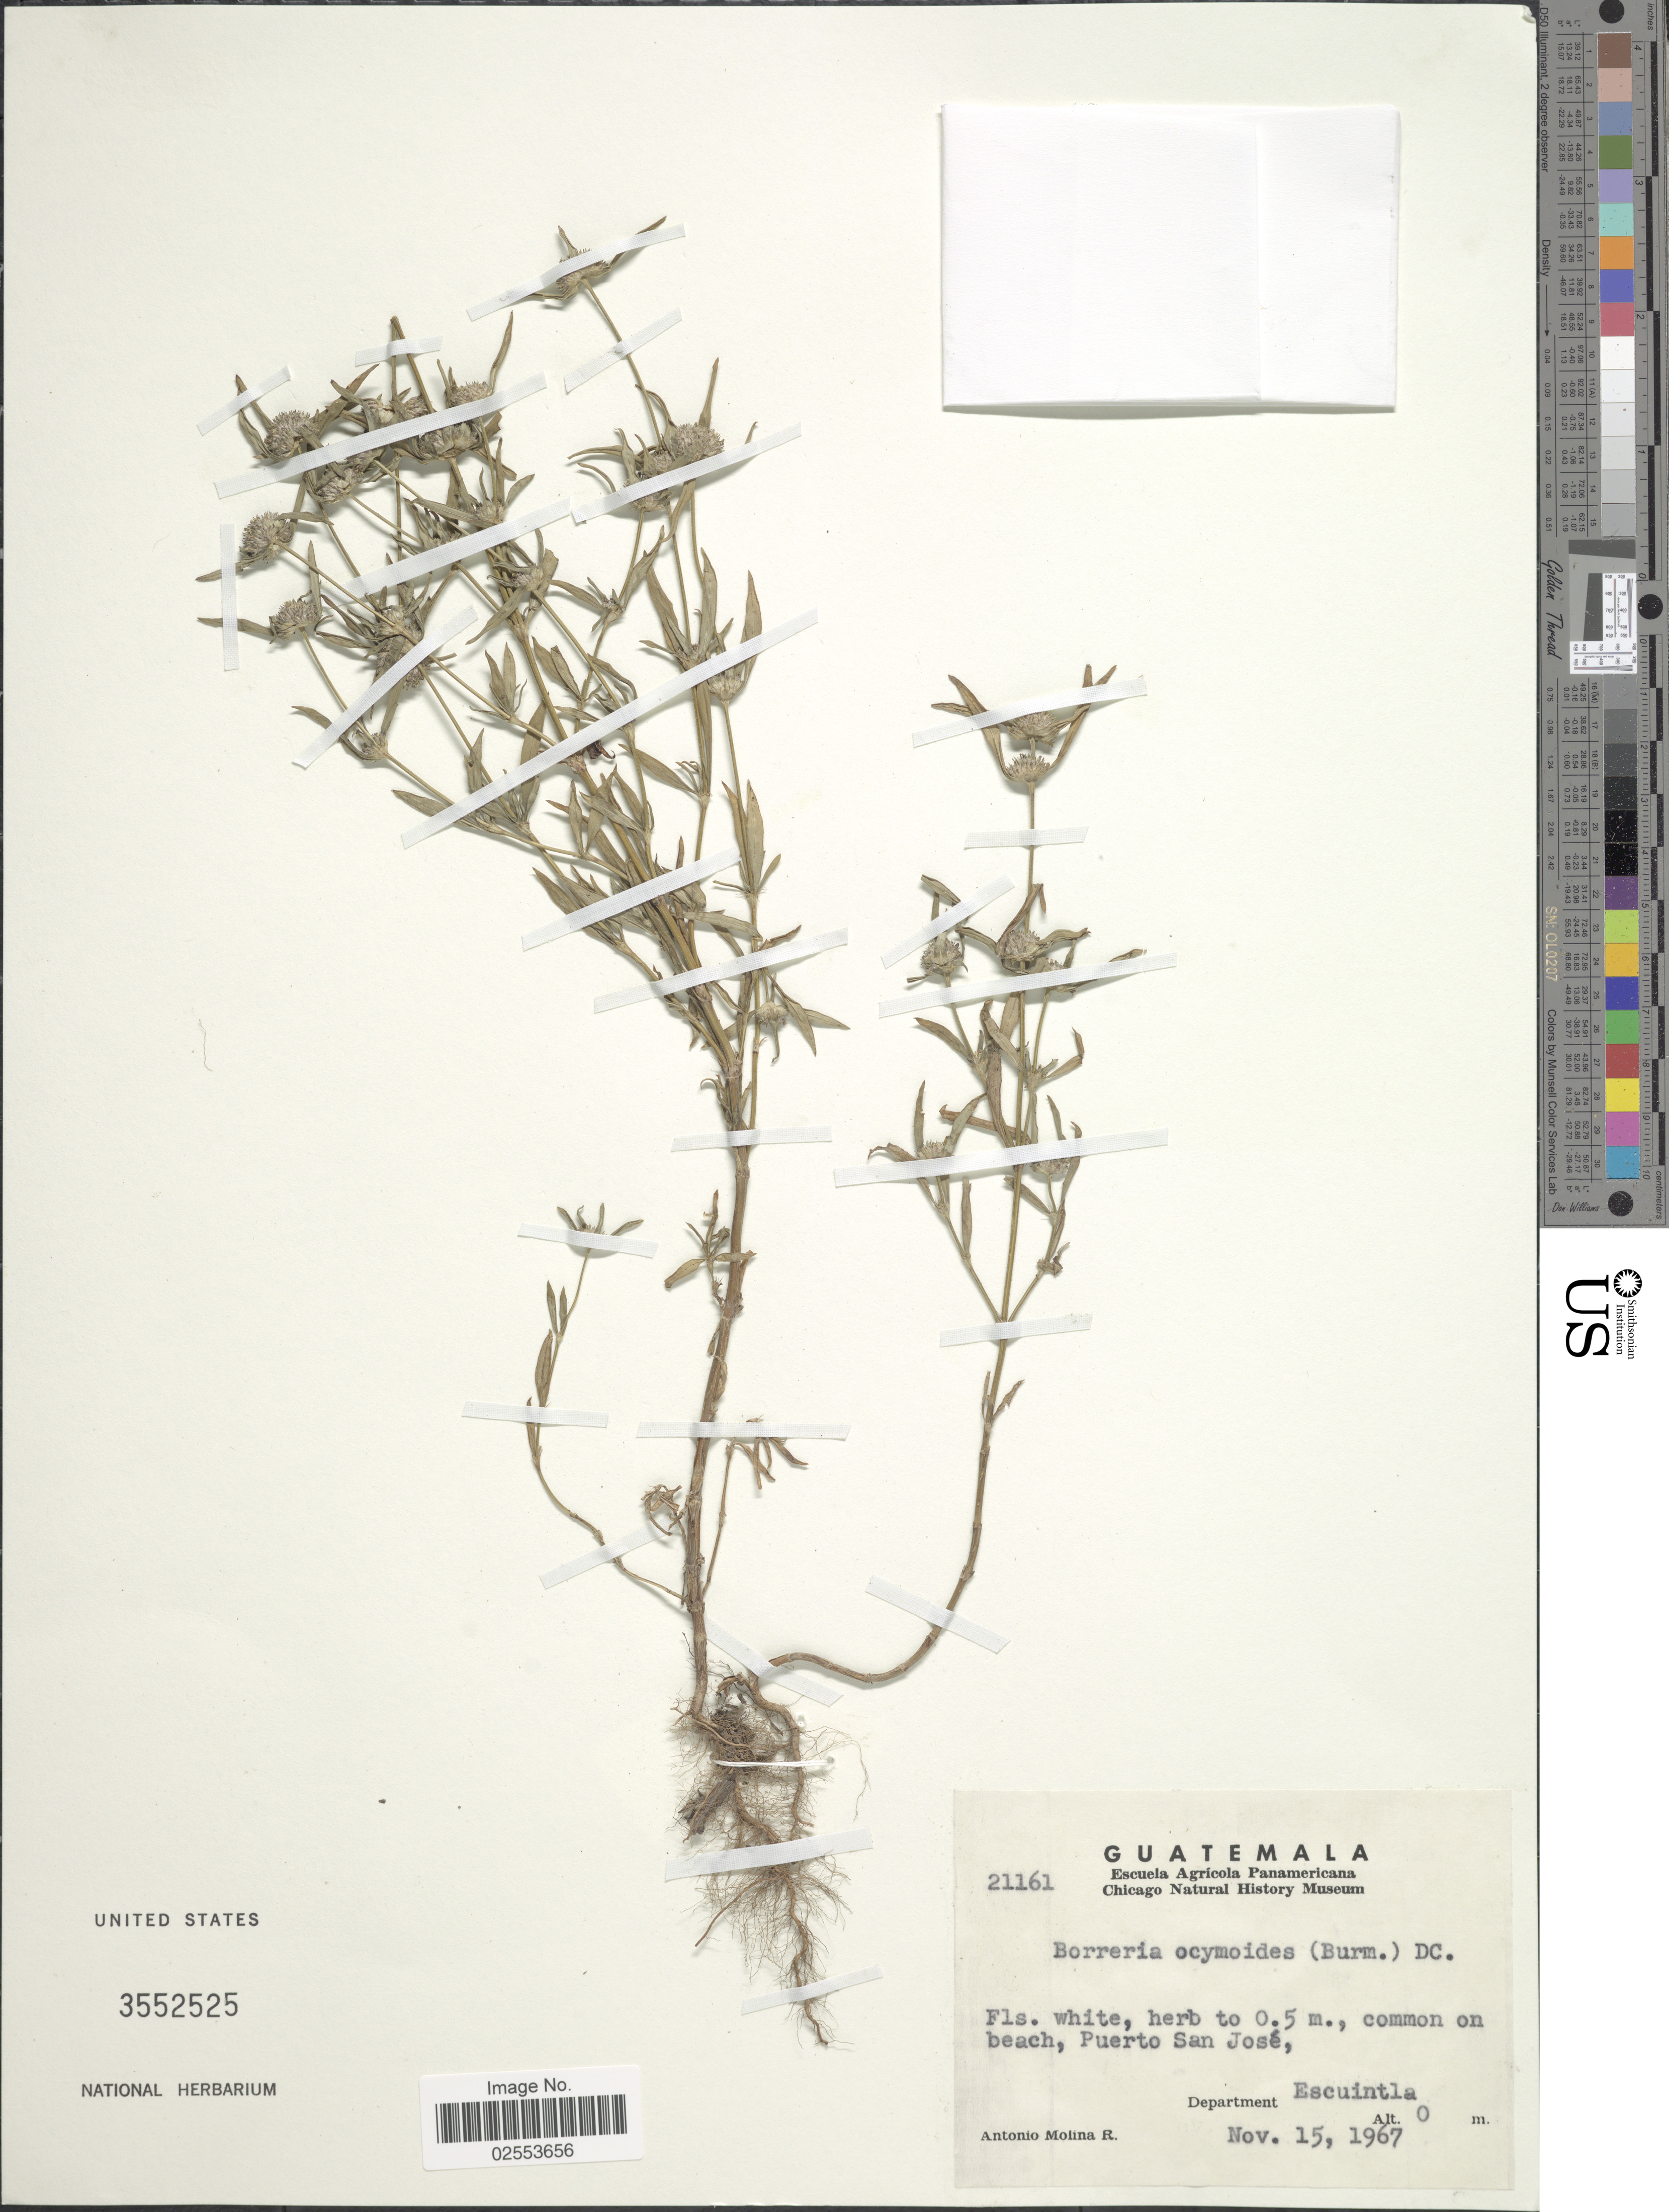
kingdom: Plantae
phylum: Tracheophyta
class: Magnoliopsida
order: Gentianales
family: Rubiaceae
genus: Spermacoce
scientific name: Spermacoce prostrata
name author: Aubl.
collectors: A. Molina R.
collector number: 21161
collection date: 1967-11-15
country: Guatemala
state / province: Escuintla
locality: Common on beach, Puerto San Jose.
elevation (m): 0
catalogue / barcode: US 3552525